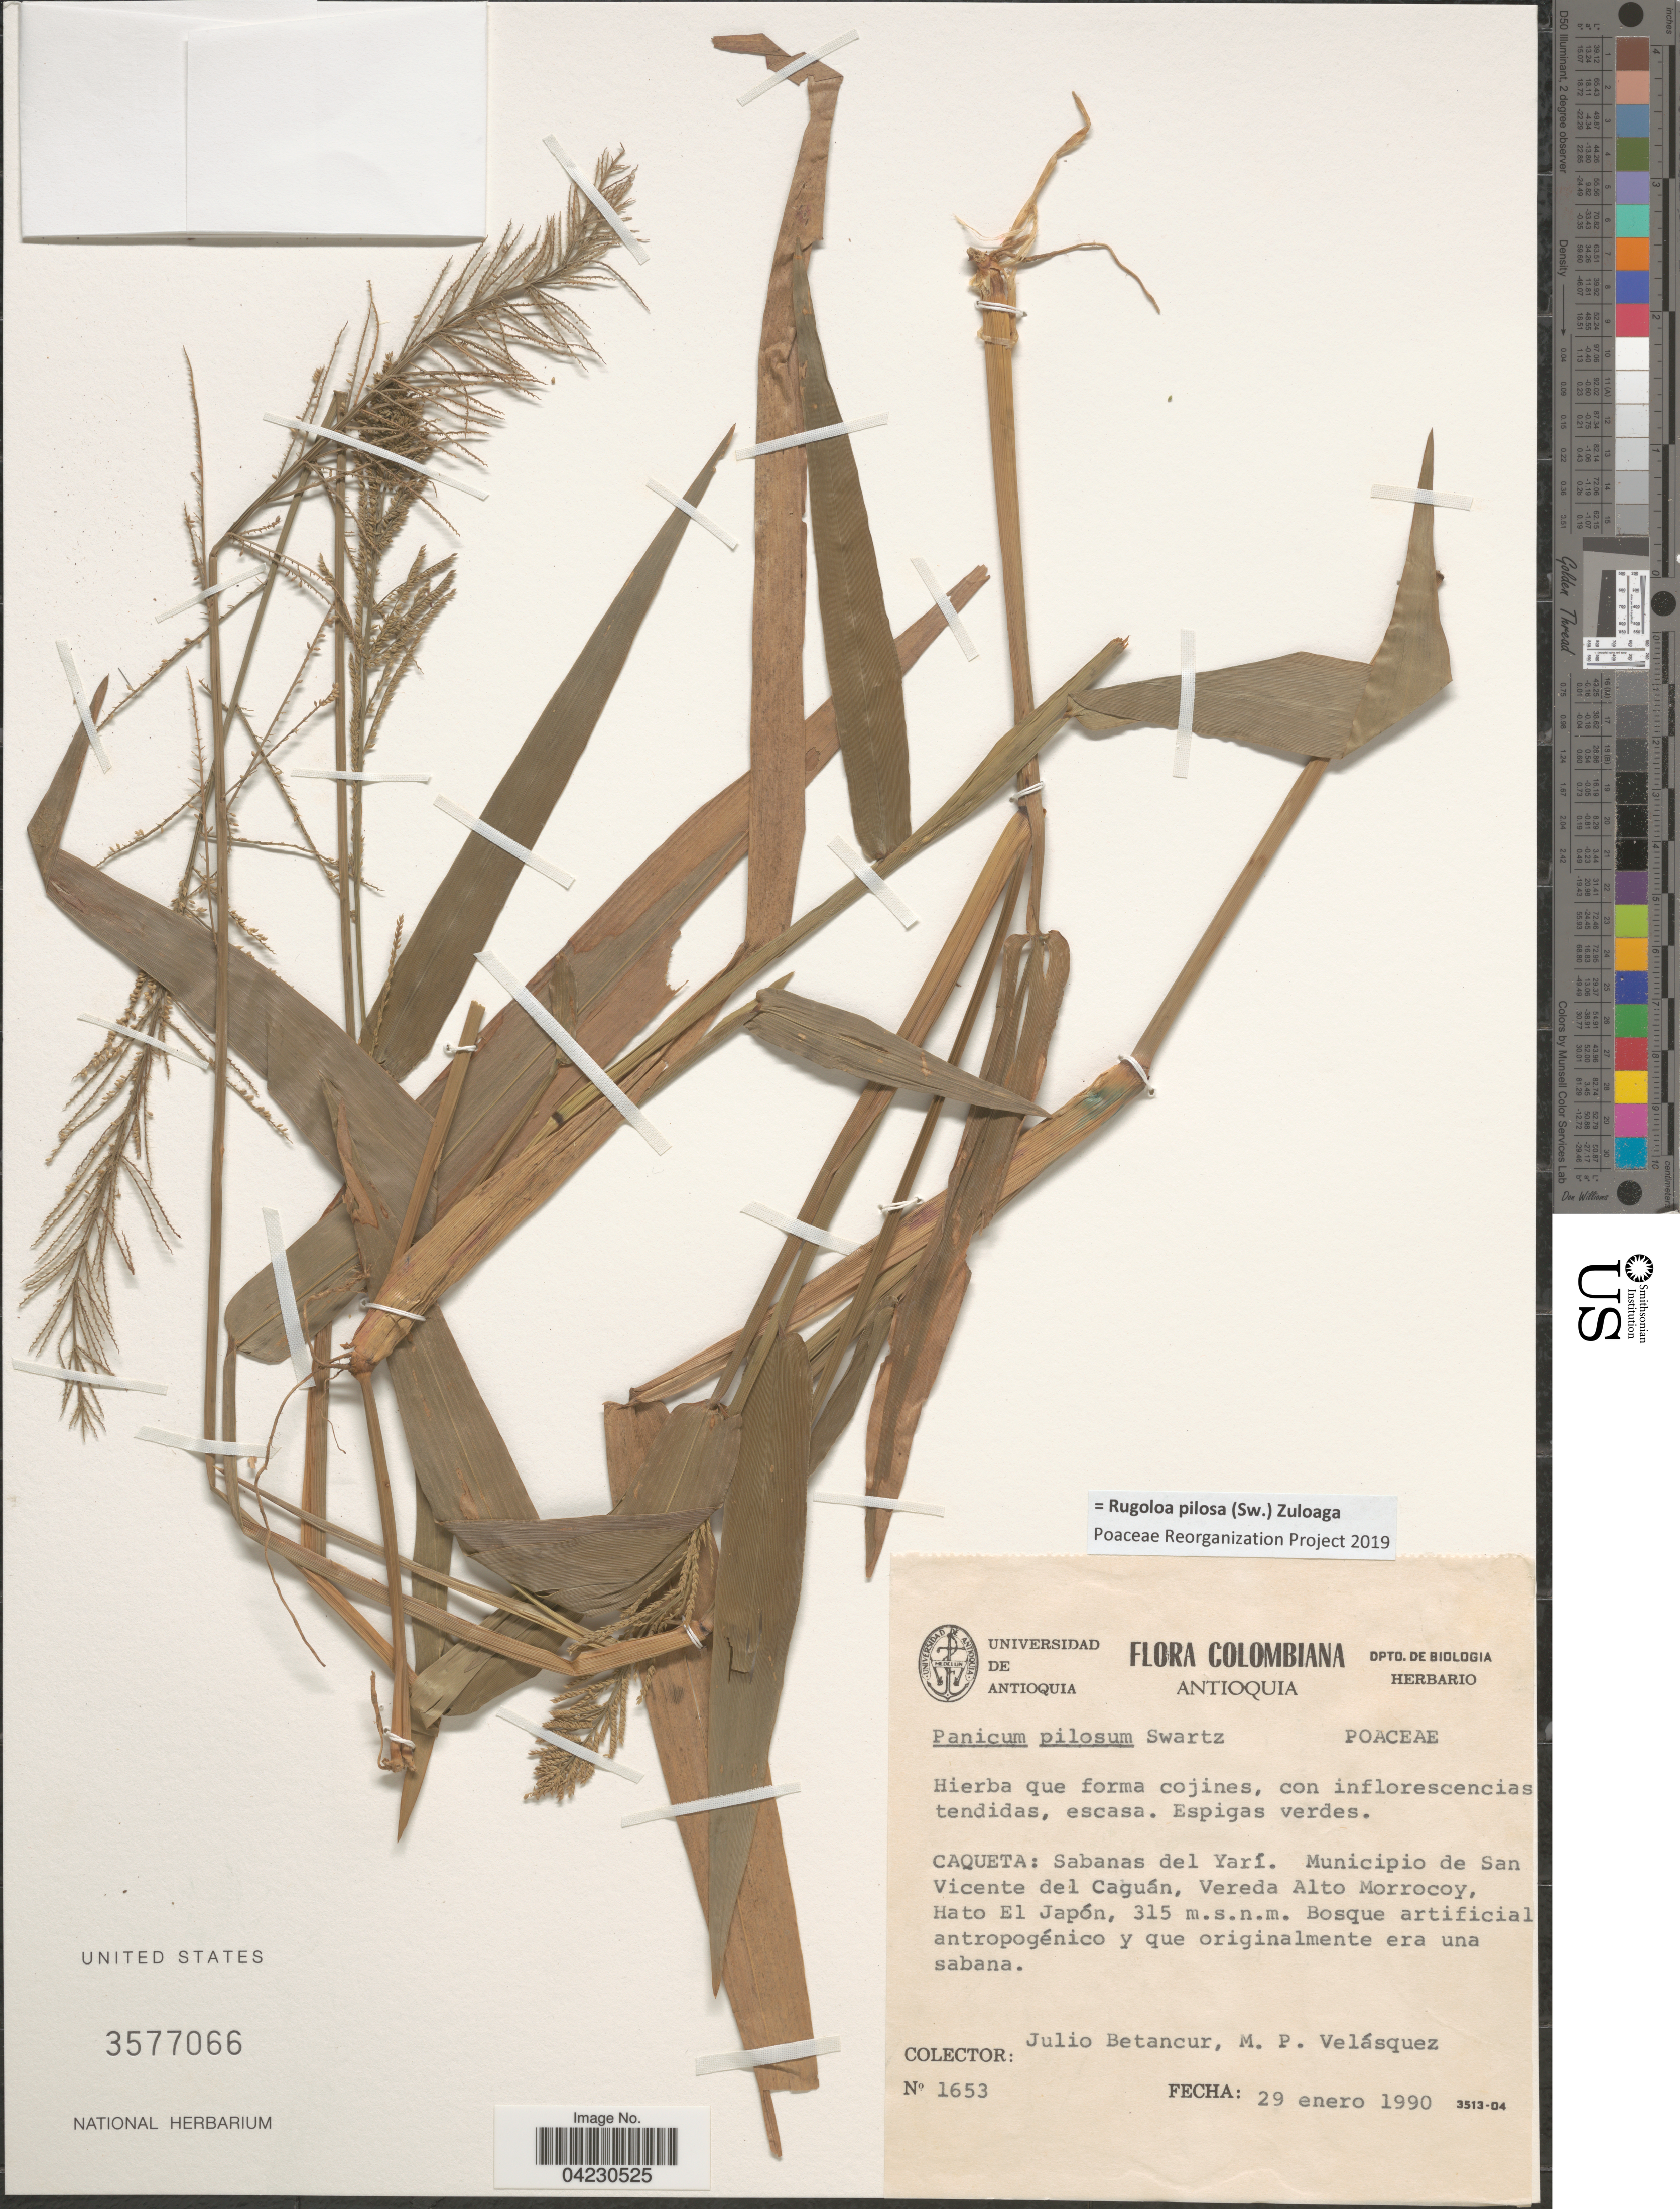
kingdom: Plantae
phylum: Tracheophyta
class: Liliopsida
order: Poales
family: Poaceae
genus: Rugoloa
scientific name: Rugoloa pilosa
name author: (Sw.) Zuloaga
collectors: J. Betanacur & M. P. Velásquez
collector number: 1653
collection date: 1990-01-29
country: Colombia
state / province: Antioquia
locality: Caqueta: Sabanas del Yarí. Municipio de San Vicente del Caguán, Vereda Alto Morrocoy. Hato El Japón.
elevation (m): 315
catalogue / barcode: US 3577066